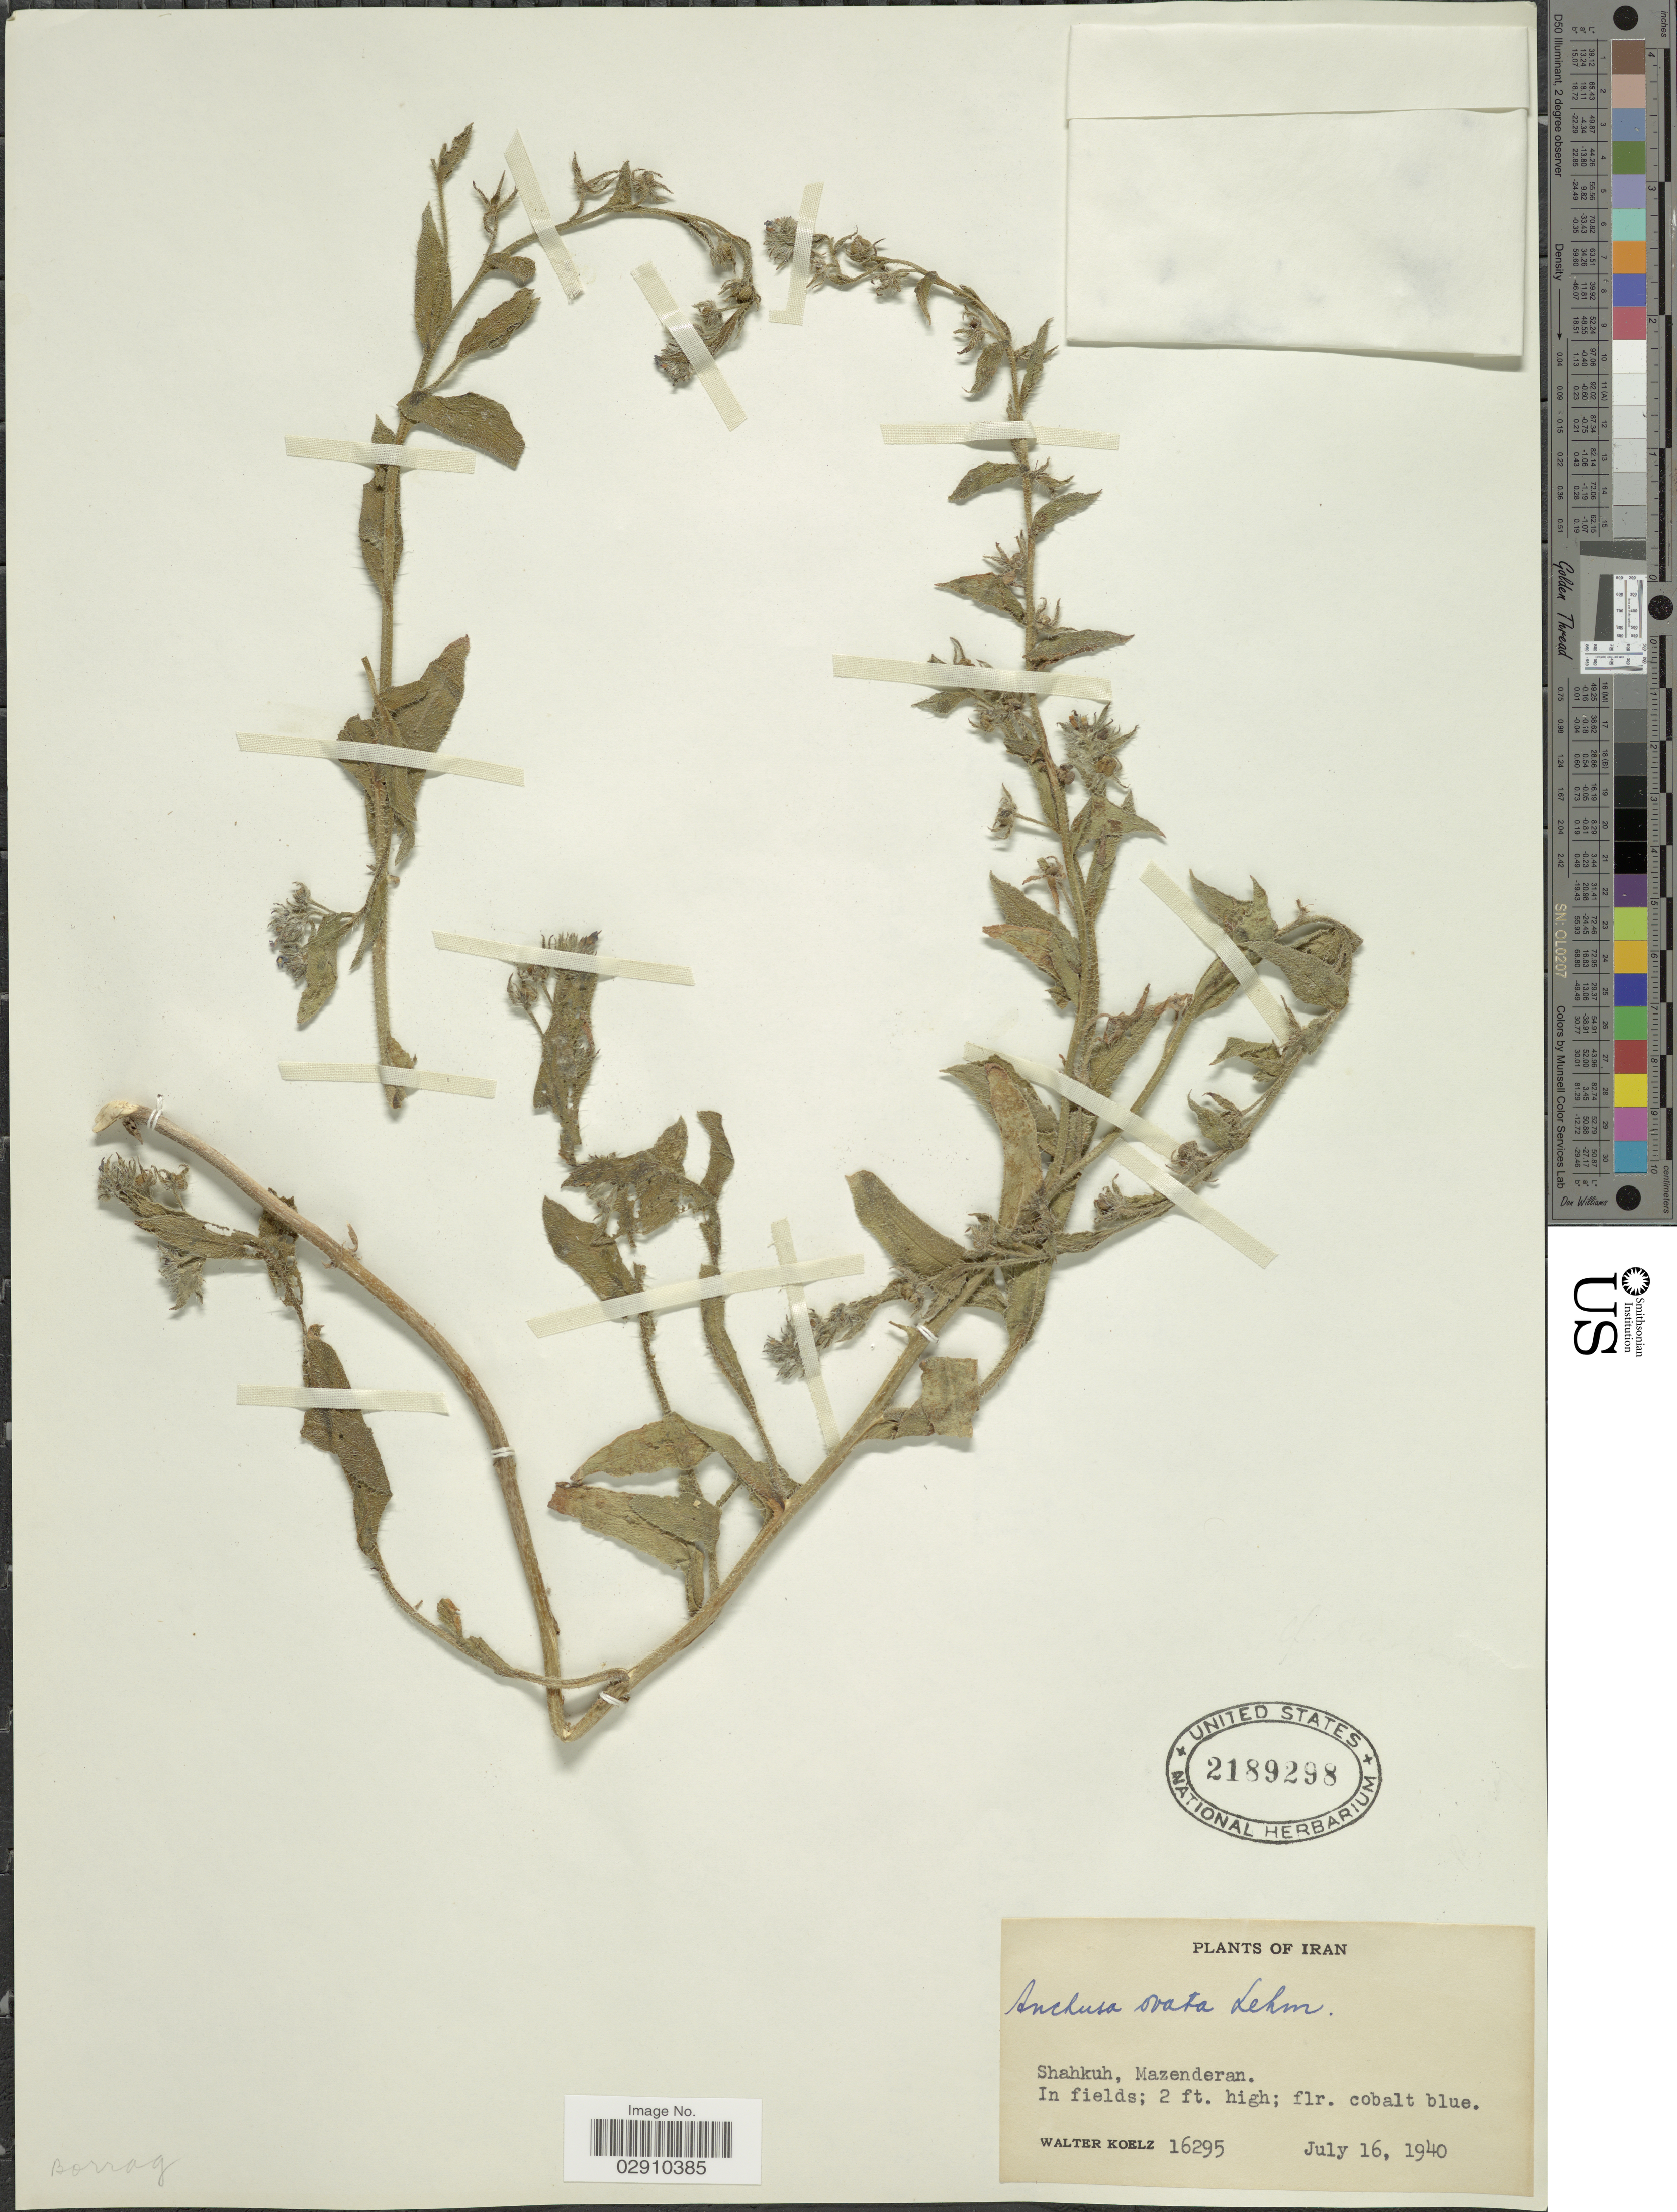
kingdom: Plantae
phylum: Tracheophyta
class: Magnoliopsida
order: Boraginales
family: Boraginaceae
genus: Anchusa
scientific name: Anchusa ovata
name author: Lehm.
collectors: W. N. Koelz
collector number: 16295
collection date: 1940-07-16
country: Iran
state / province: Mazandaran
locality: Shahkuh, Mazenderan. In fields.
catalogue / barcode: US 2189298